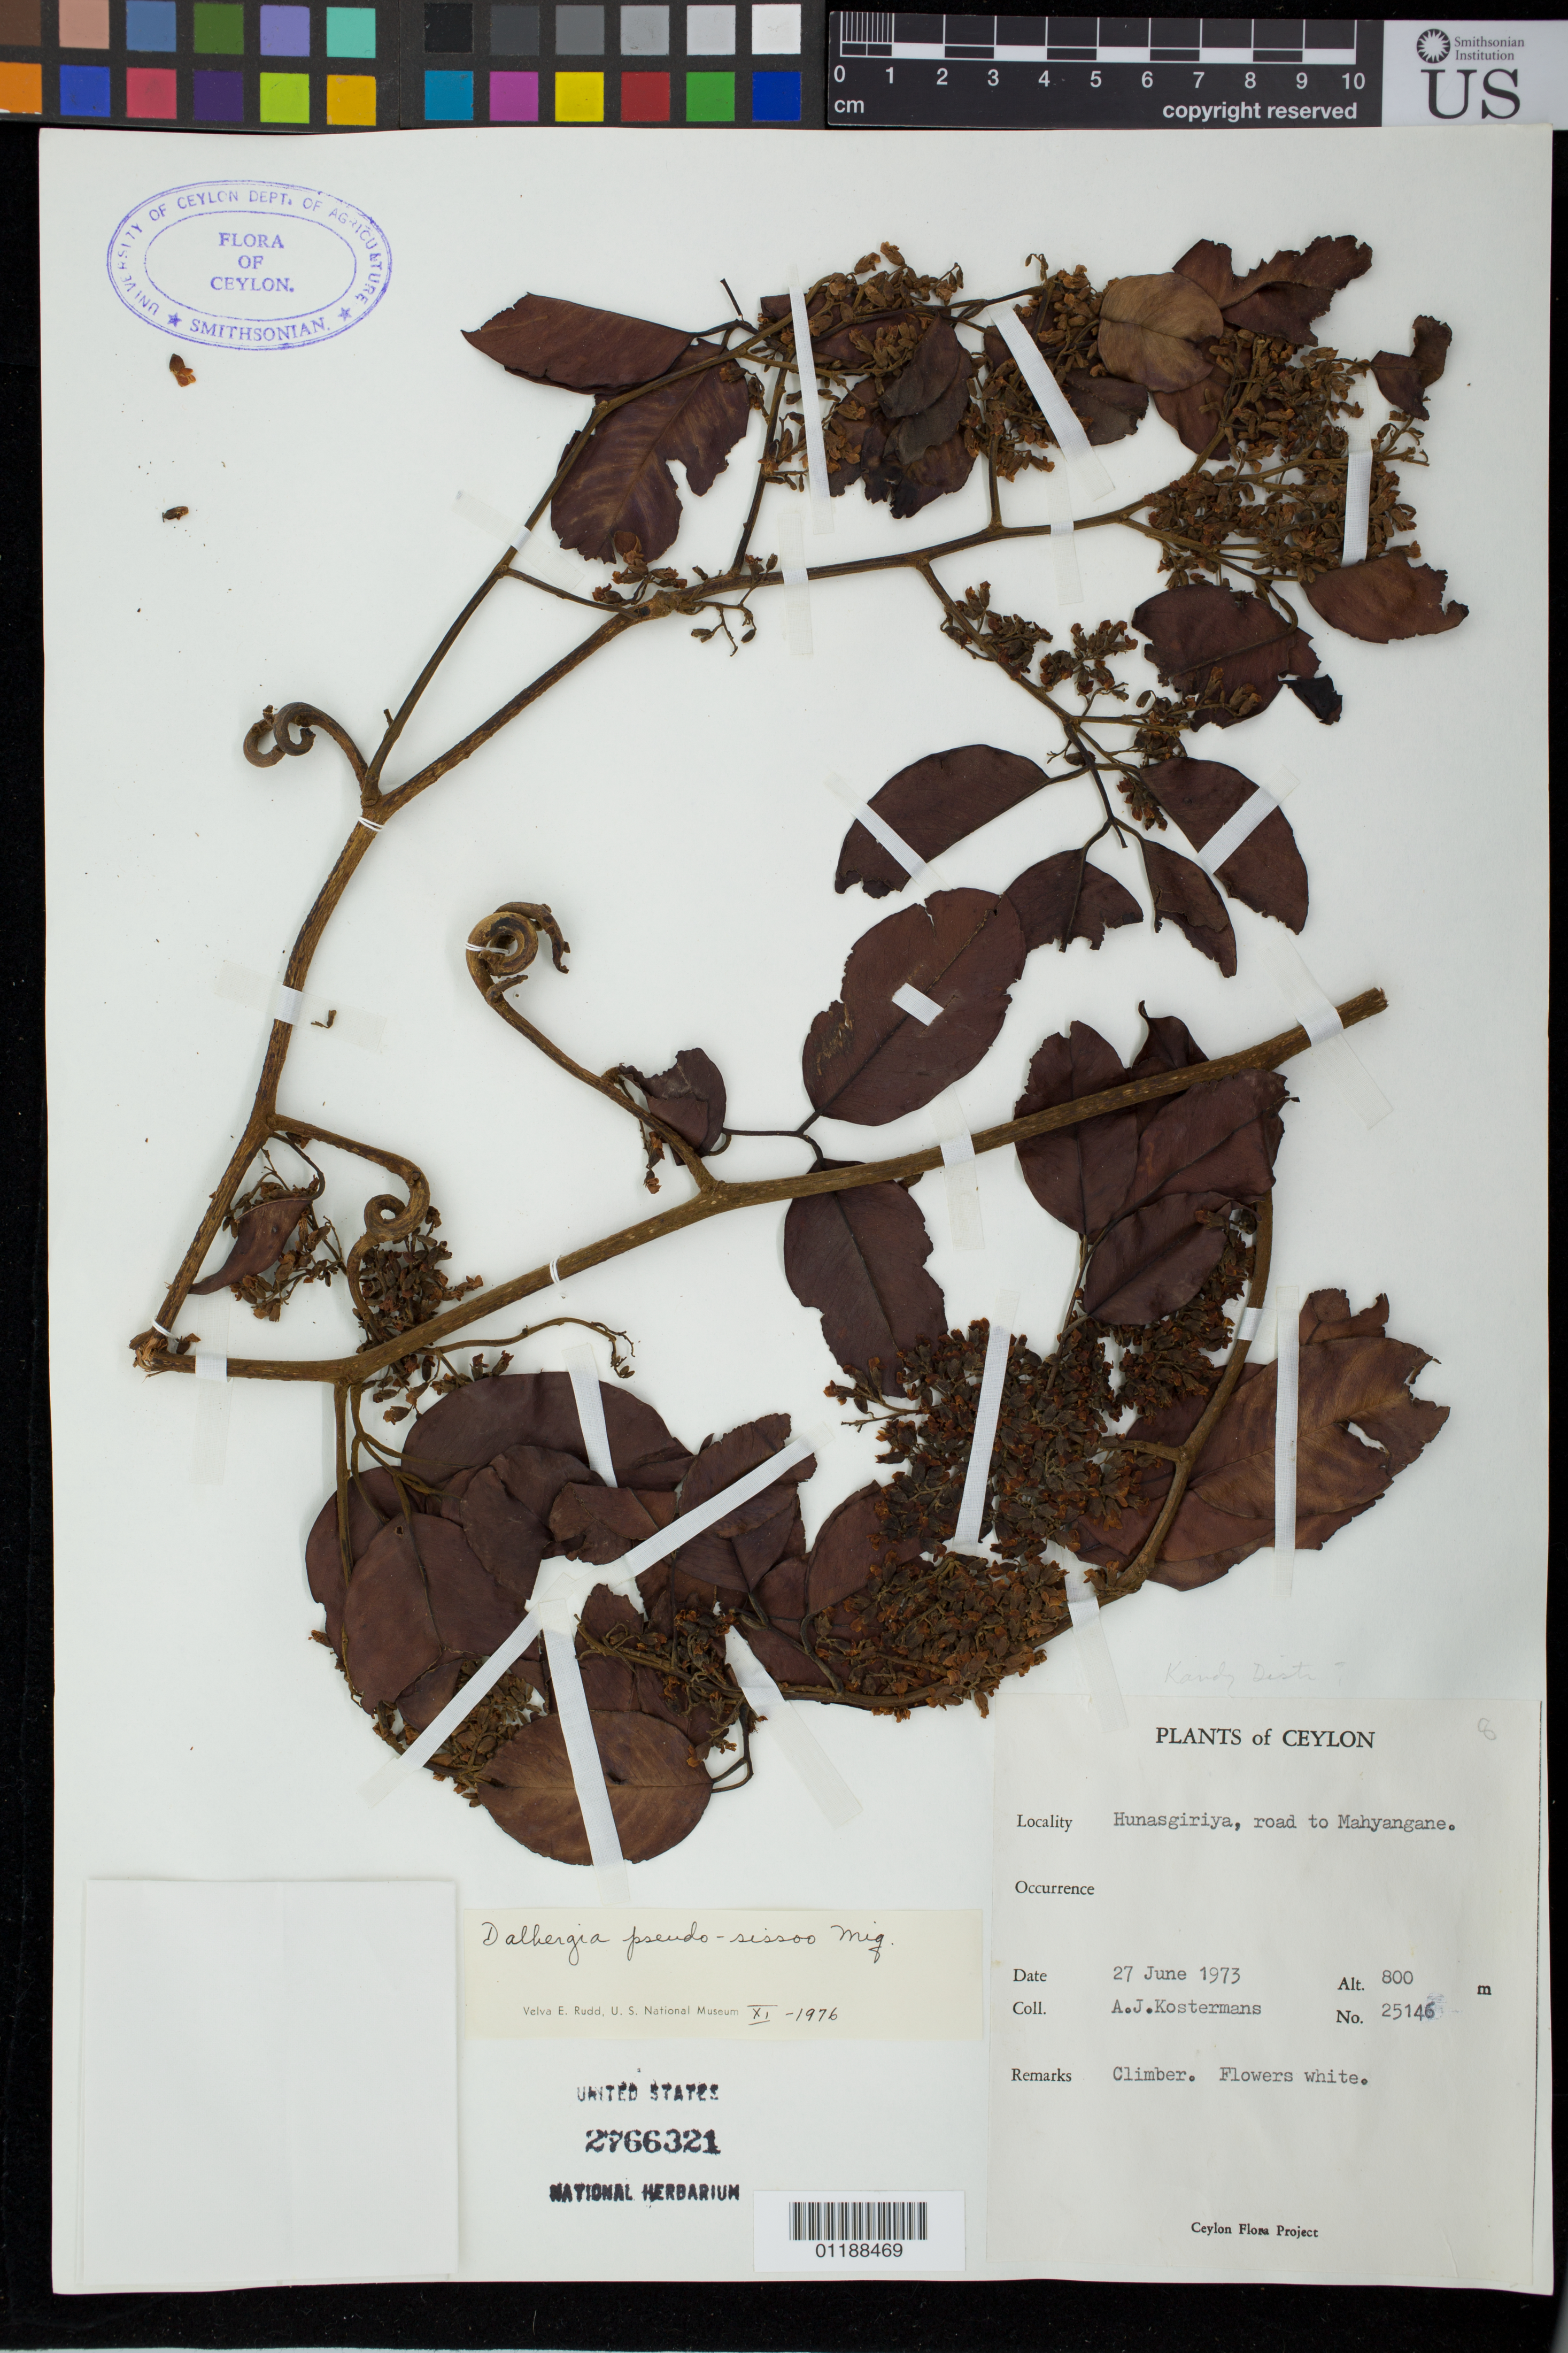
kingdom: Plantae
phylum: Tracheophyta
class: Magnoliopsida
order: Fabales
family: Fabaceae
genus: Dalbergia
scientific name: Dalbergia pseudo-sissoo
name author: Miq.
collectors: A. J. G. Kostermans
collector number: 25146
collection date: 1973-06-27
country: Sri Lanka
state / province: Central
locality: Hunasgiriya, road to Mahyangane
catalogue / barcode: US 2766321